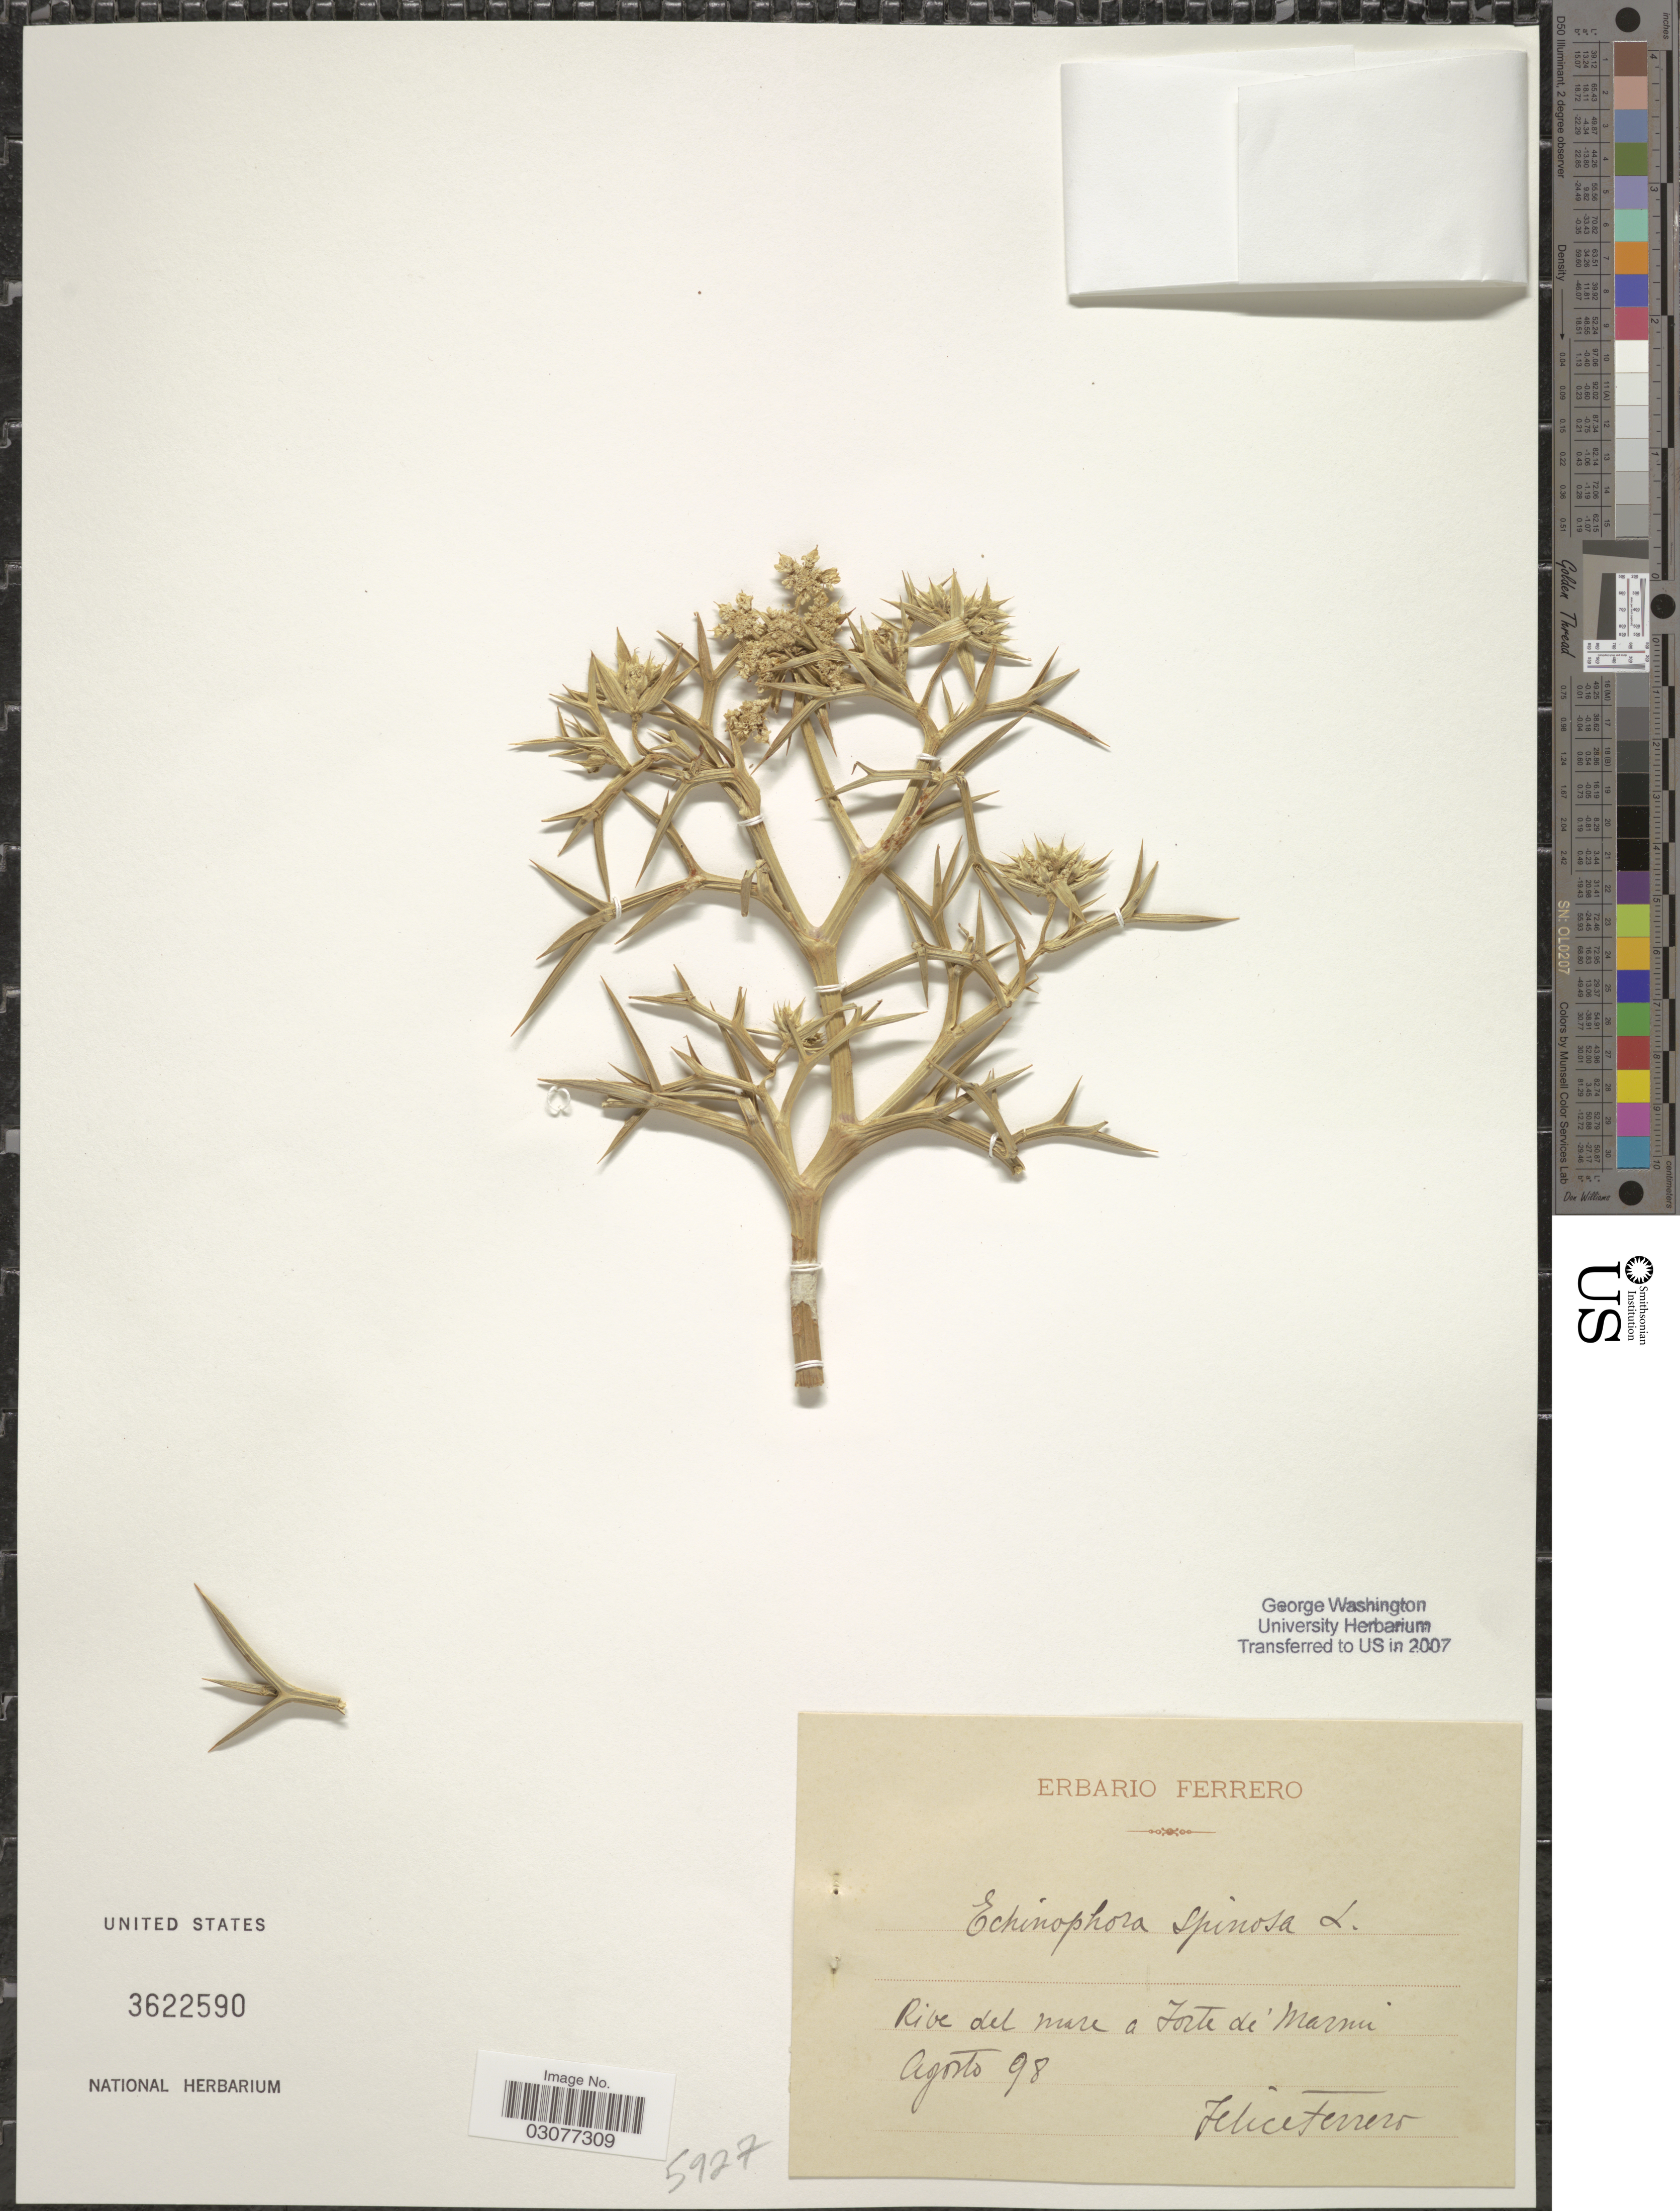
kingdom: Plantae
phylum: Tracheophyta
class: Magnoliopsida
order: Apiales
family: Apiaceae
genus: Echinophora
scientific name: Echinophora spinosa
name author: L.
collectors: F. Ferrero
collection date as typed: Transcribed d/m/y: /8/98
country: Italy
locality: Rive del mare a Forte de Marmi.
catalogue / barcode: US 3622590